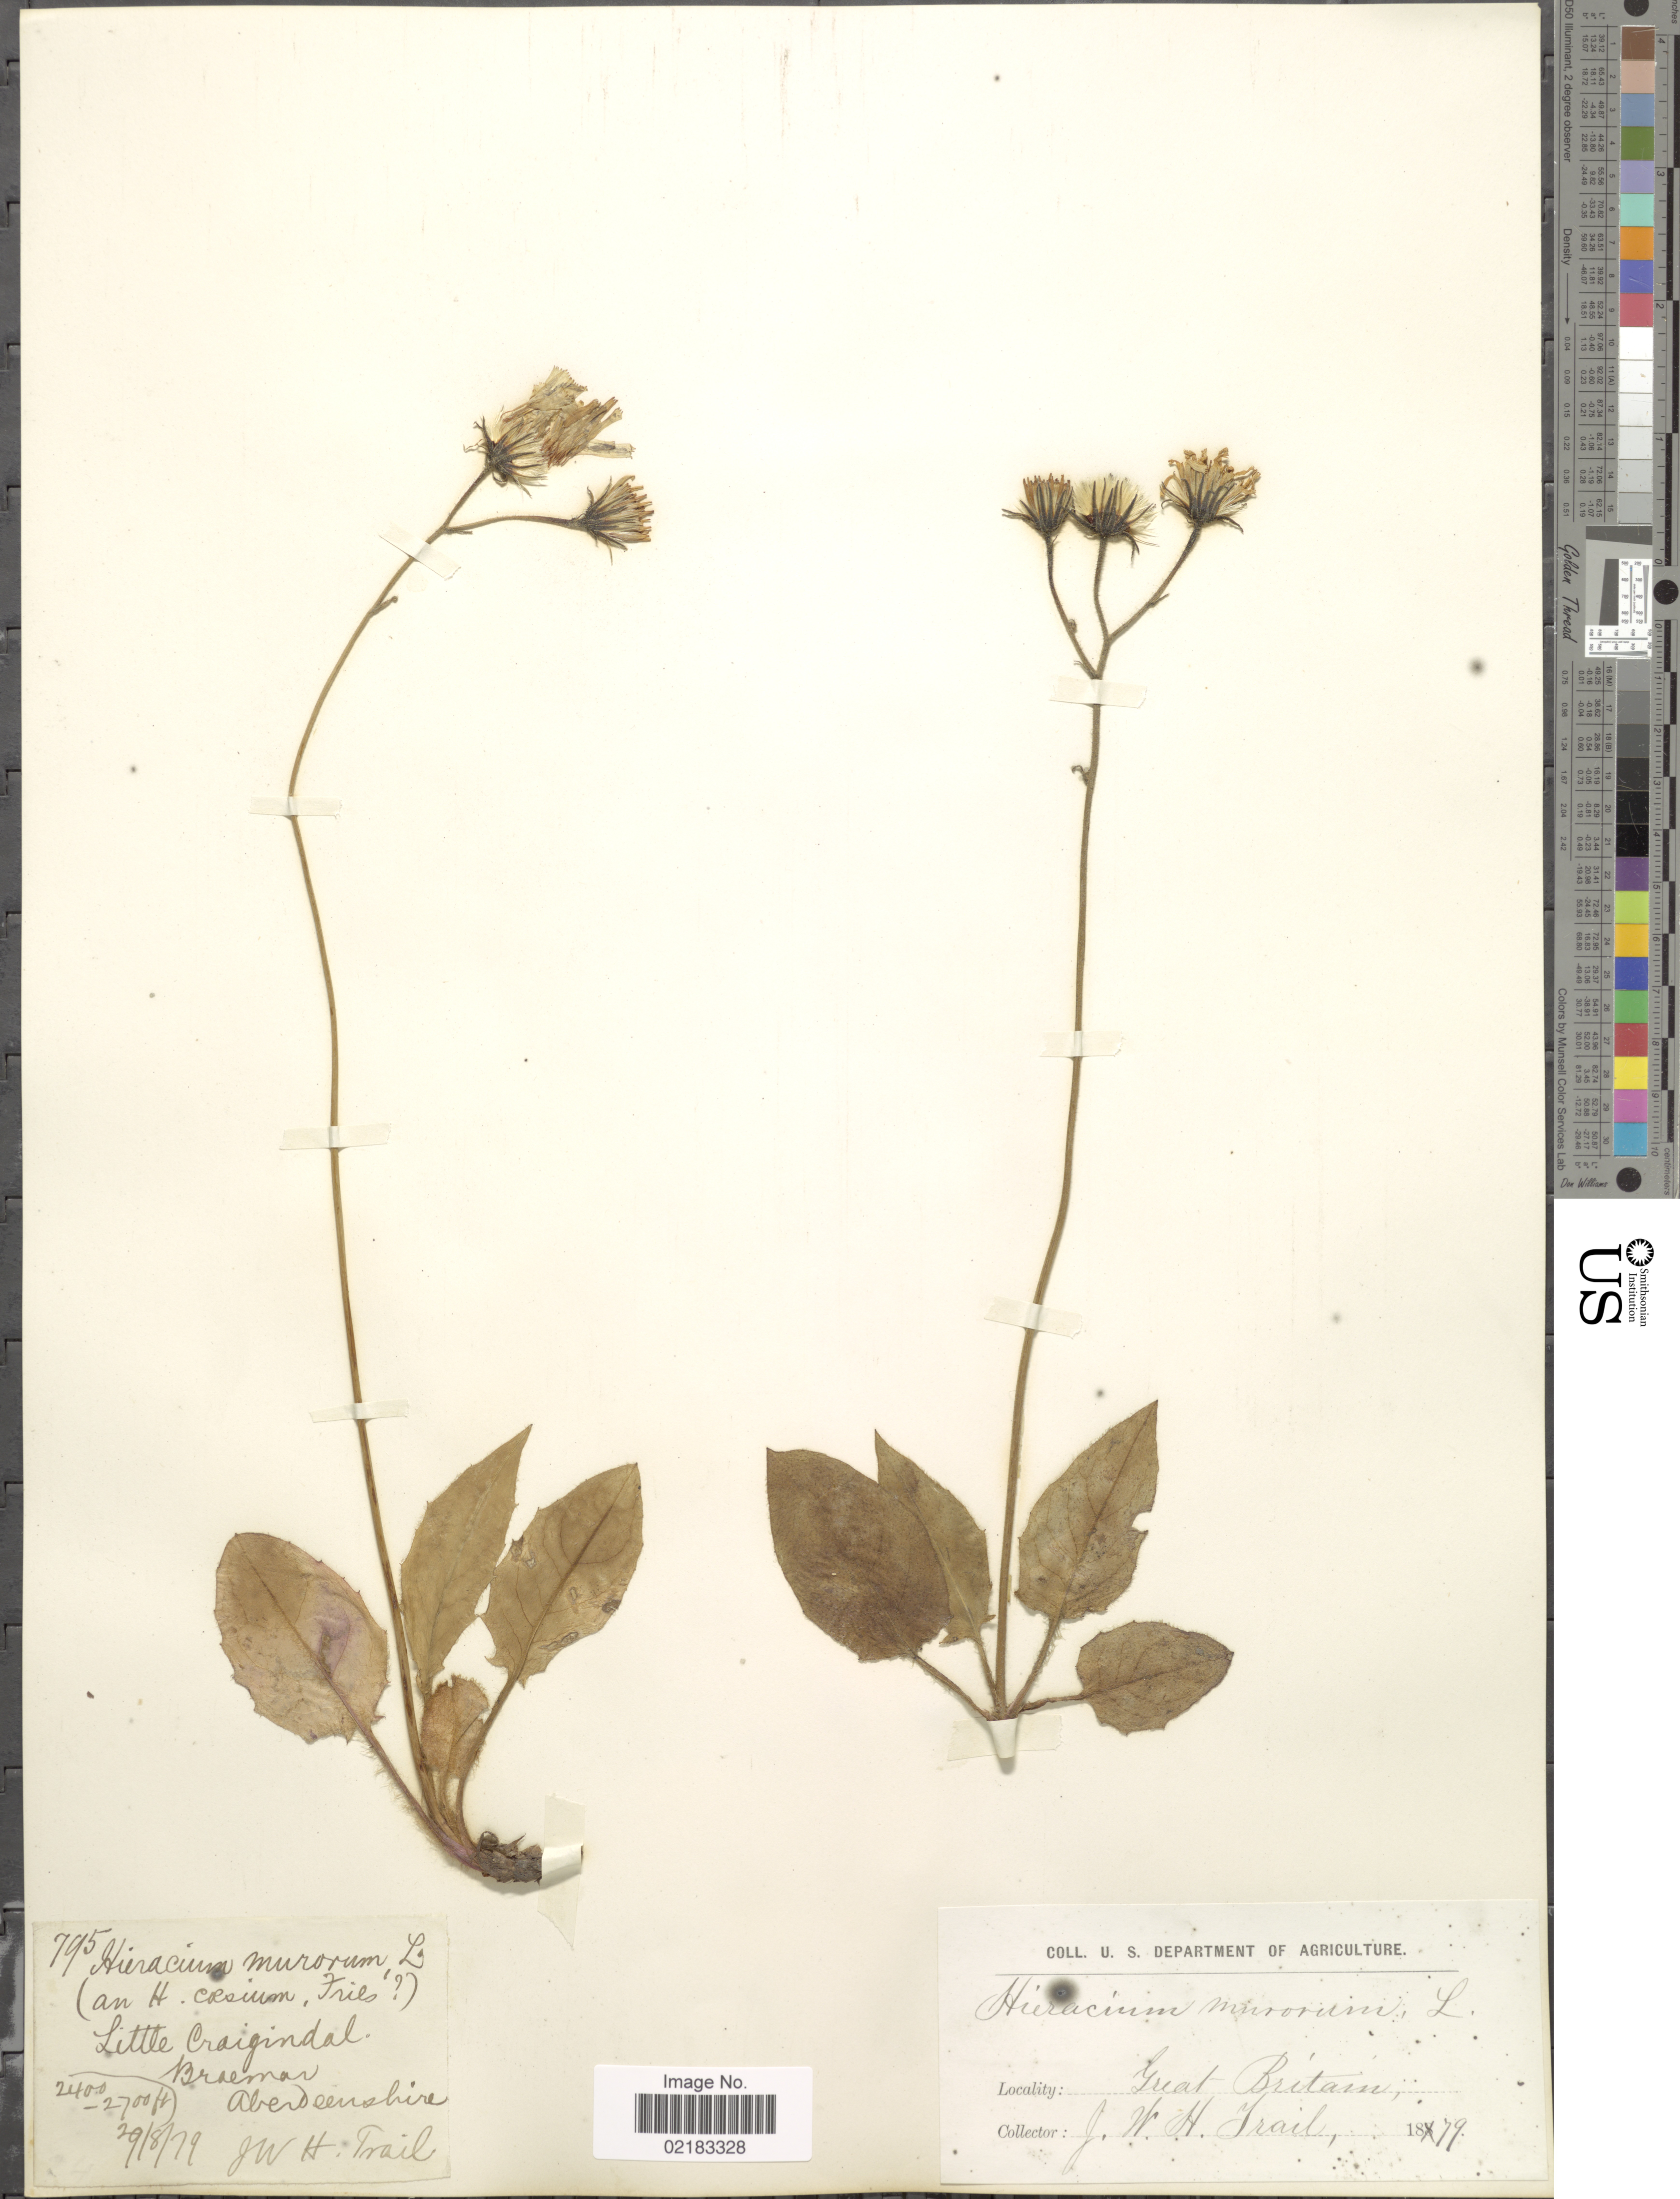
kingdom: Plantae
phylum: Tracheophyta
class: Magnoliopsida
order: Asterales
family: Asteraceae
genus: Hieracium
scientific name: Hieracium murorum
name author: L.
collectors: J. Trail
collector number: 795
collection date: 1879-08-29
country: United Kingdom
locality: Great Britain: Little Craigindal, Braemar, Aberdeenshire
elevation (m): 732